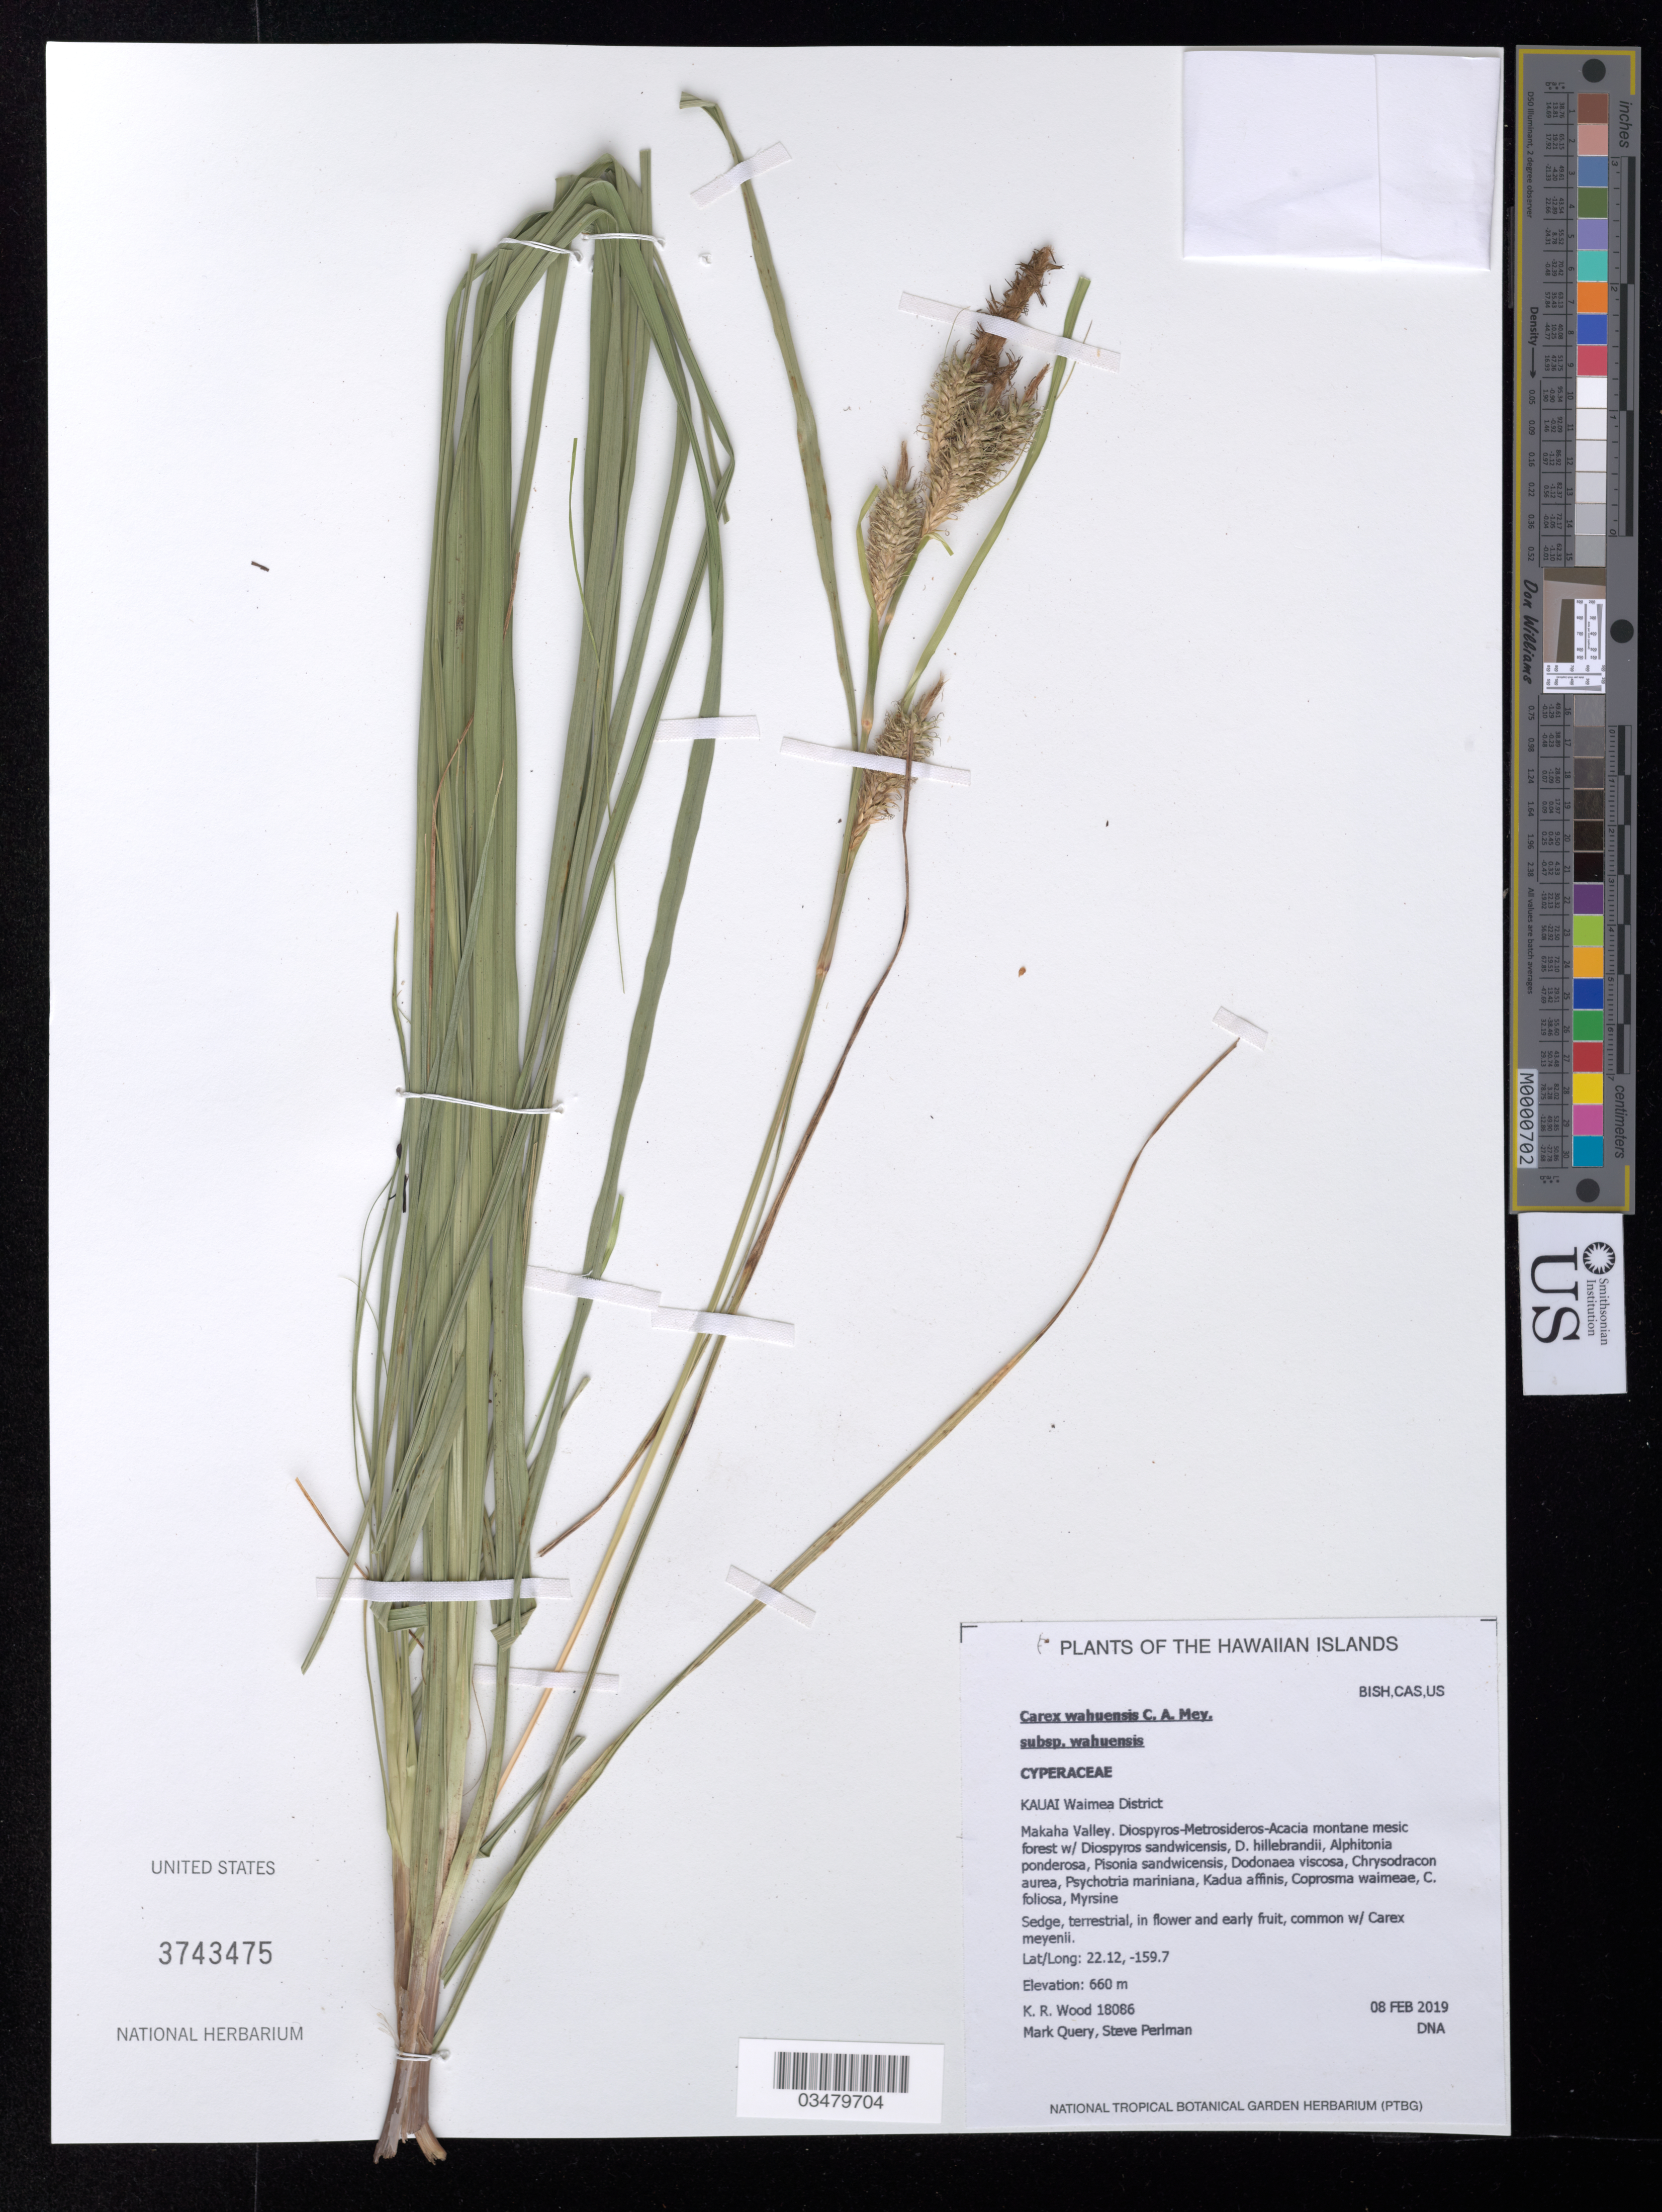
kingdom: Plantae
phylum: Tracheophyta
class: Liliopsida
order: Poales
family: Cyperaceae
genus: Carex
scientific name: Carex wahuensis subsp. wahuensis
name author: C.A. Mey.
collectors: K. R. Wood, M. Query & S. P. Perlman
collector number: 18086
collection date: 2019-02-08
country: United States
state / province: Hawaii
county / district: Kauai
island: Kaua'i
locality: Waimea District, Makaha Valley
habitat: Montane mesic forest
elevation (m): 660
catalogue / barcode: US 3743475